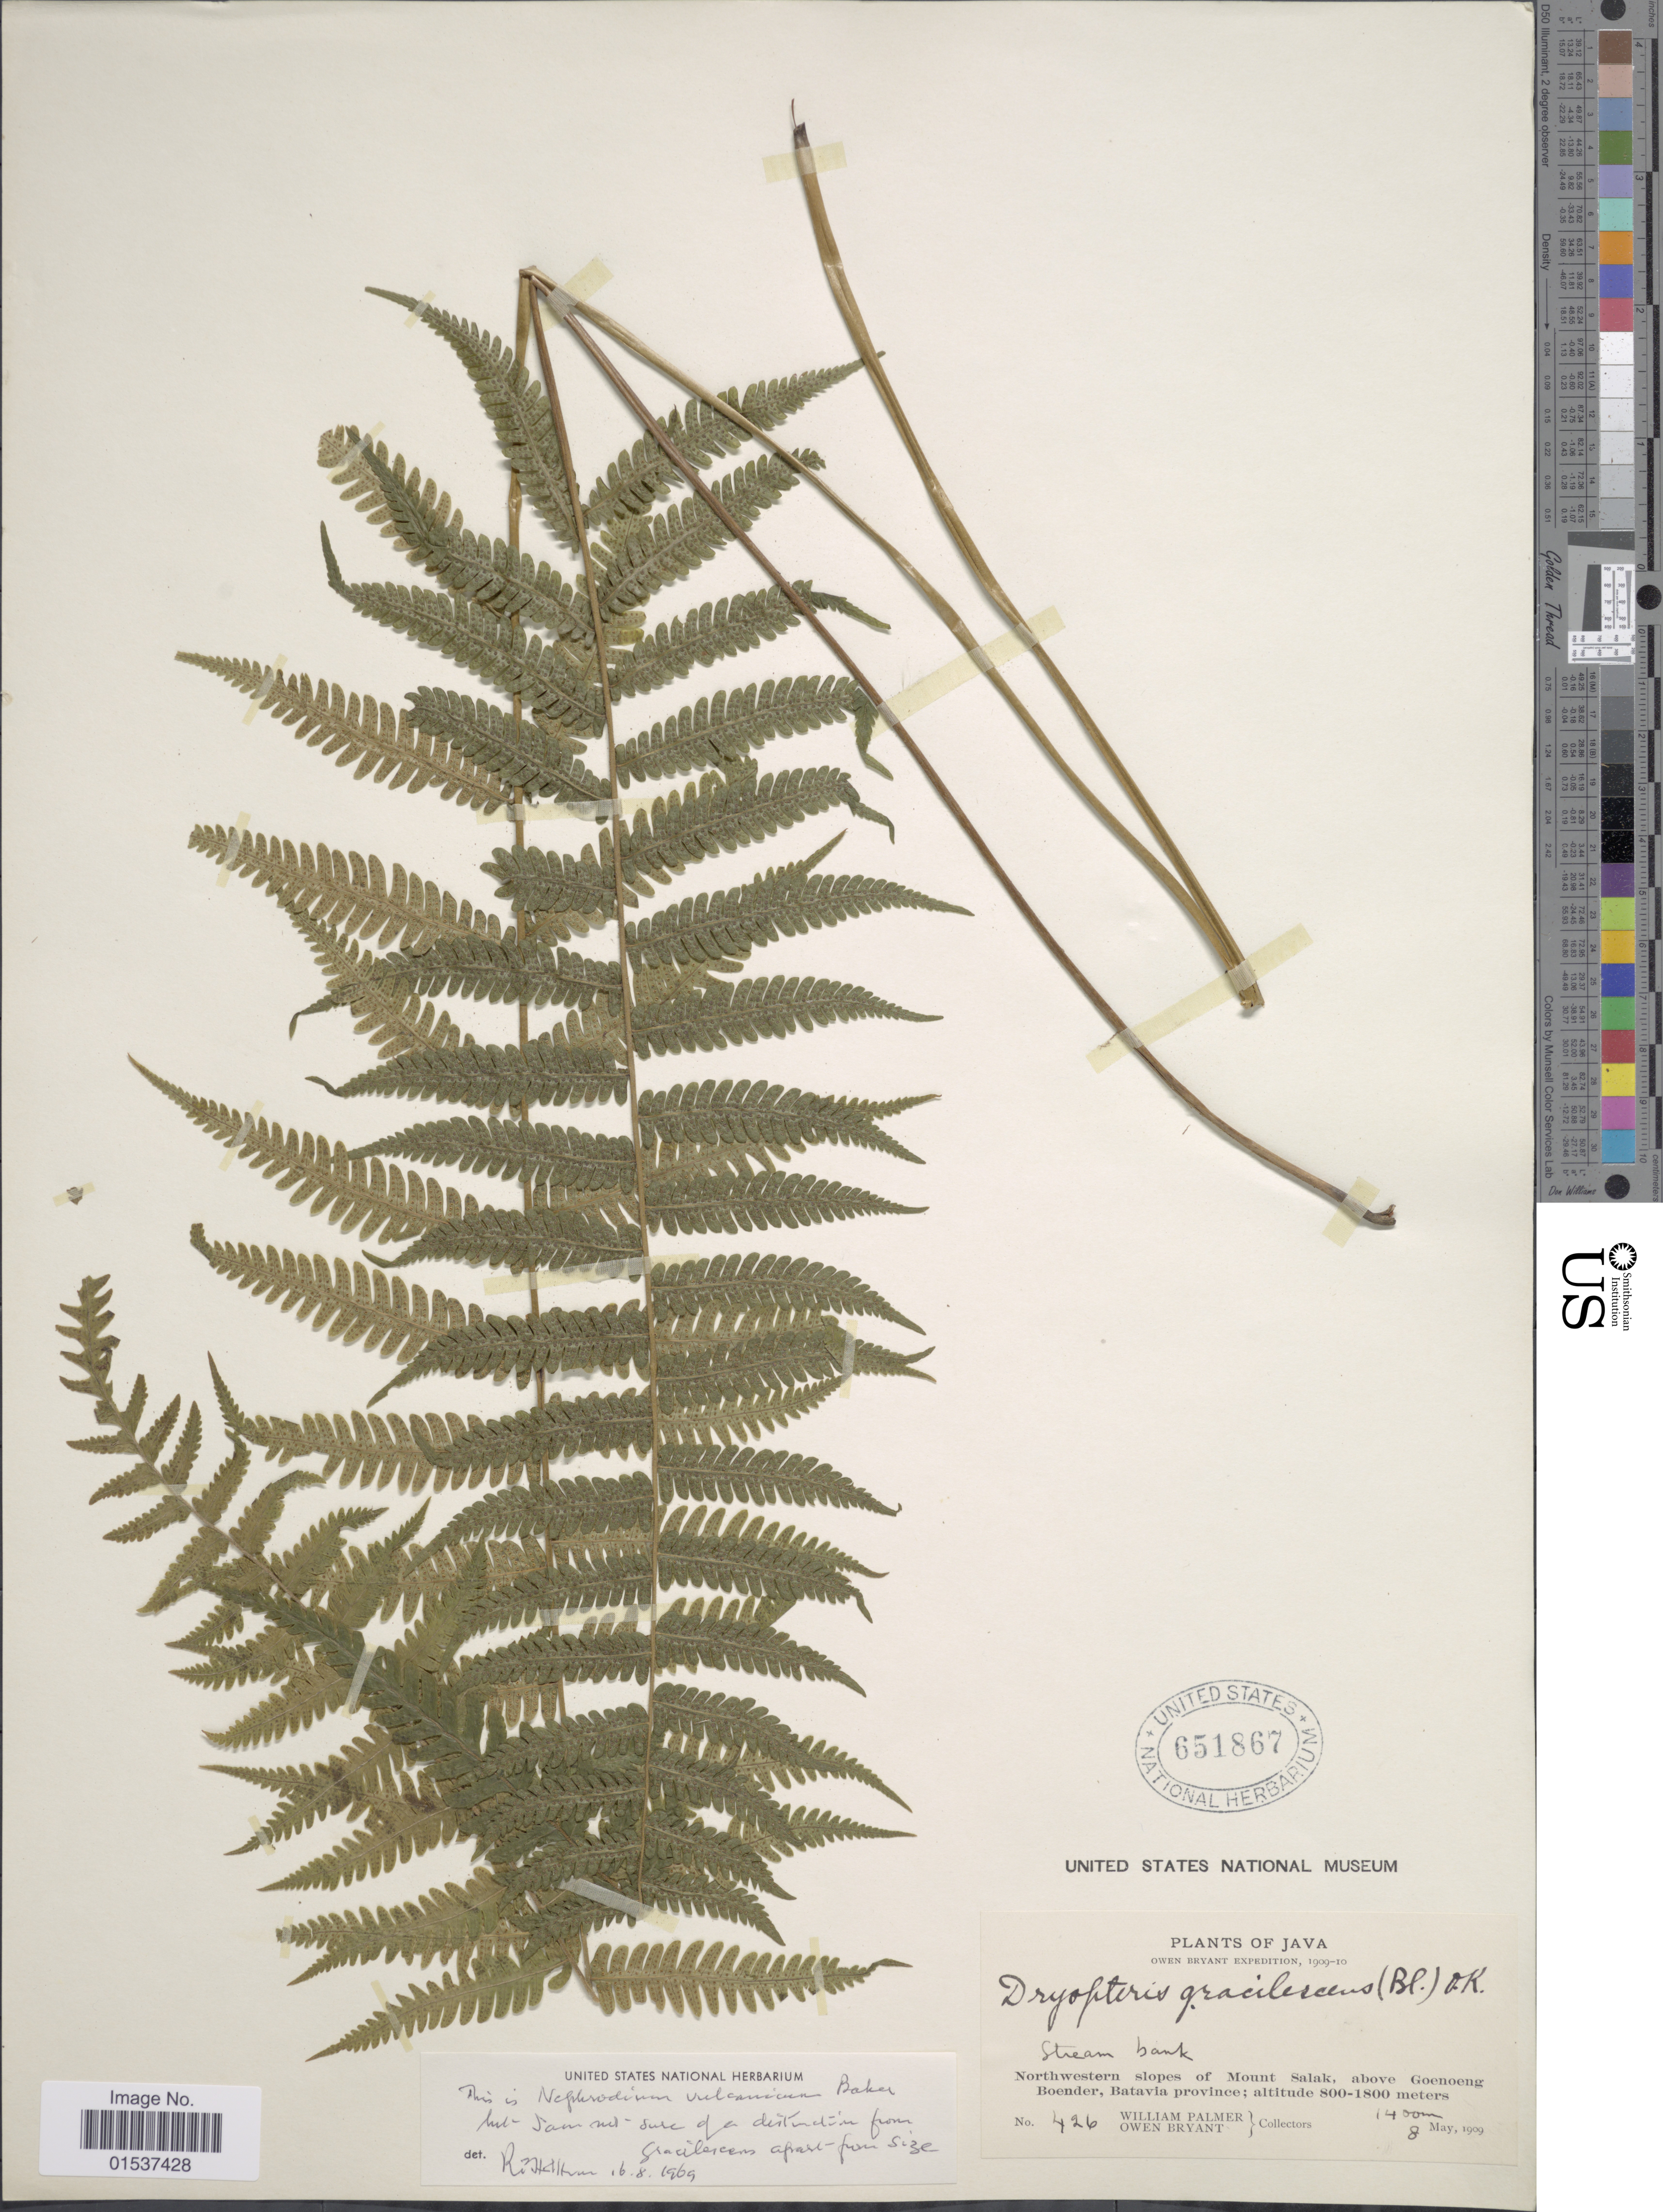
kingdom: Plantae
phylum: Tracheophyta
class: Polypodiopsida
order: Polypodiales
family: Thelypteridaceae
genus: Metathelypteris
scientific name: Metathelypteris gracilescens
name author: (Blume) Ching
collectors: W. Palmer & O. Bryant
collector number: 426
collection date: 1909-05-08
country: Indonesia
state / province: Java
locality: Java, Northwestern slopes of Mount Salak, above Goenoeng Boender, Batavia province.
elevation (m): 1400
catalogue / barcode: US 651867